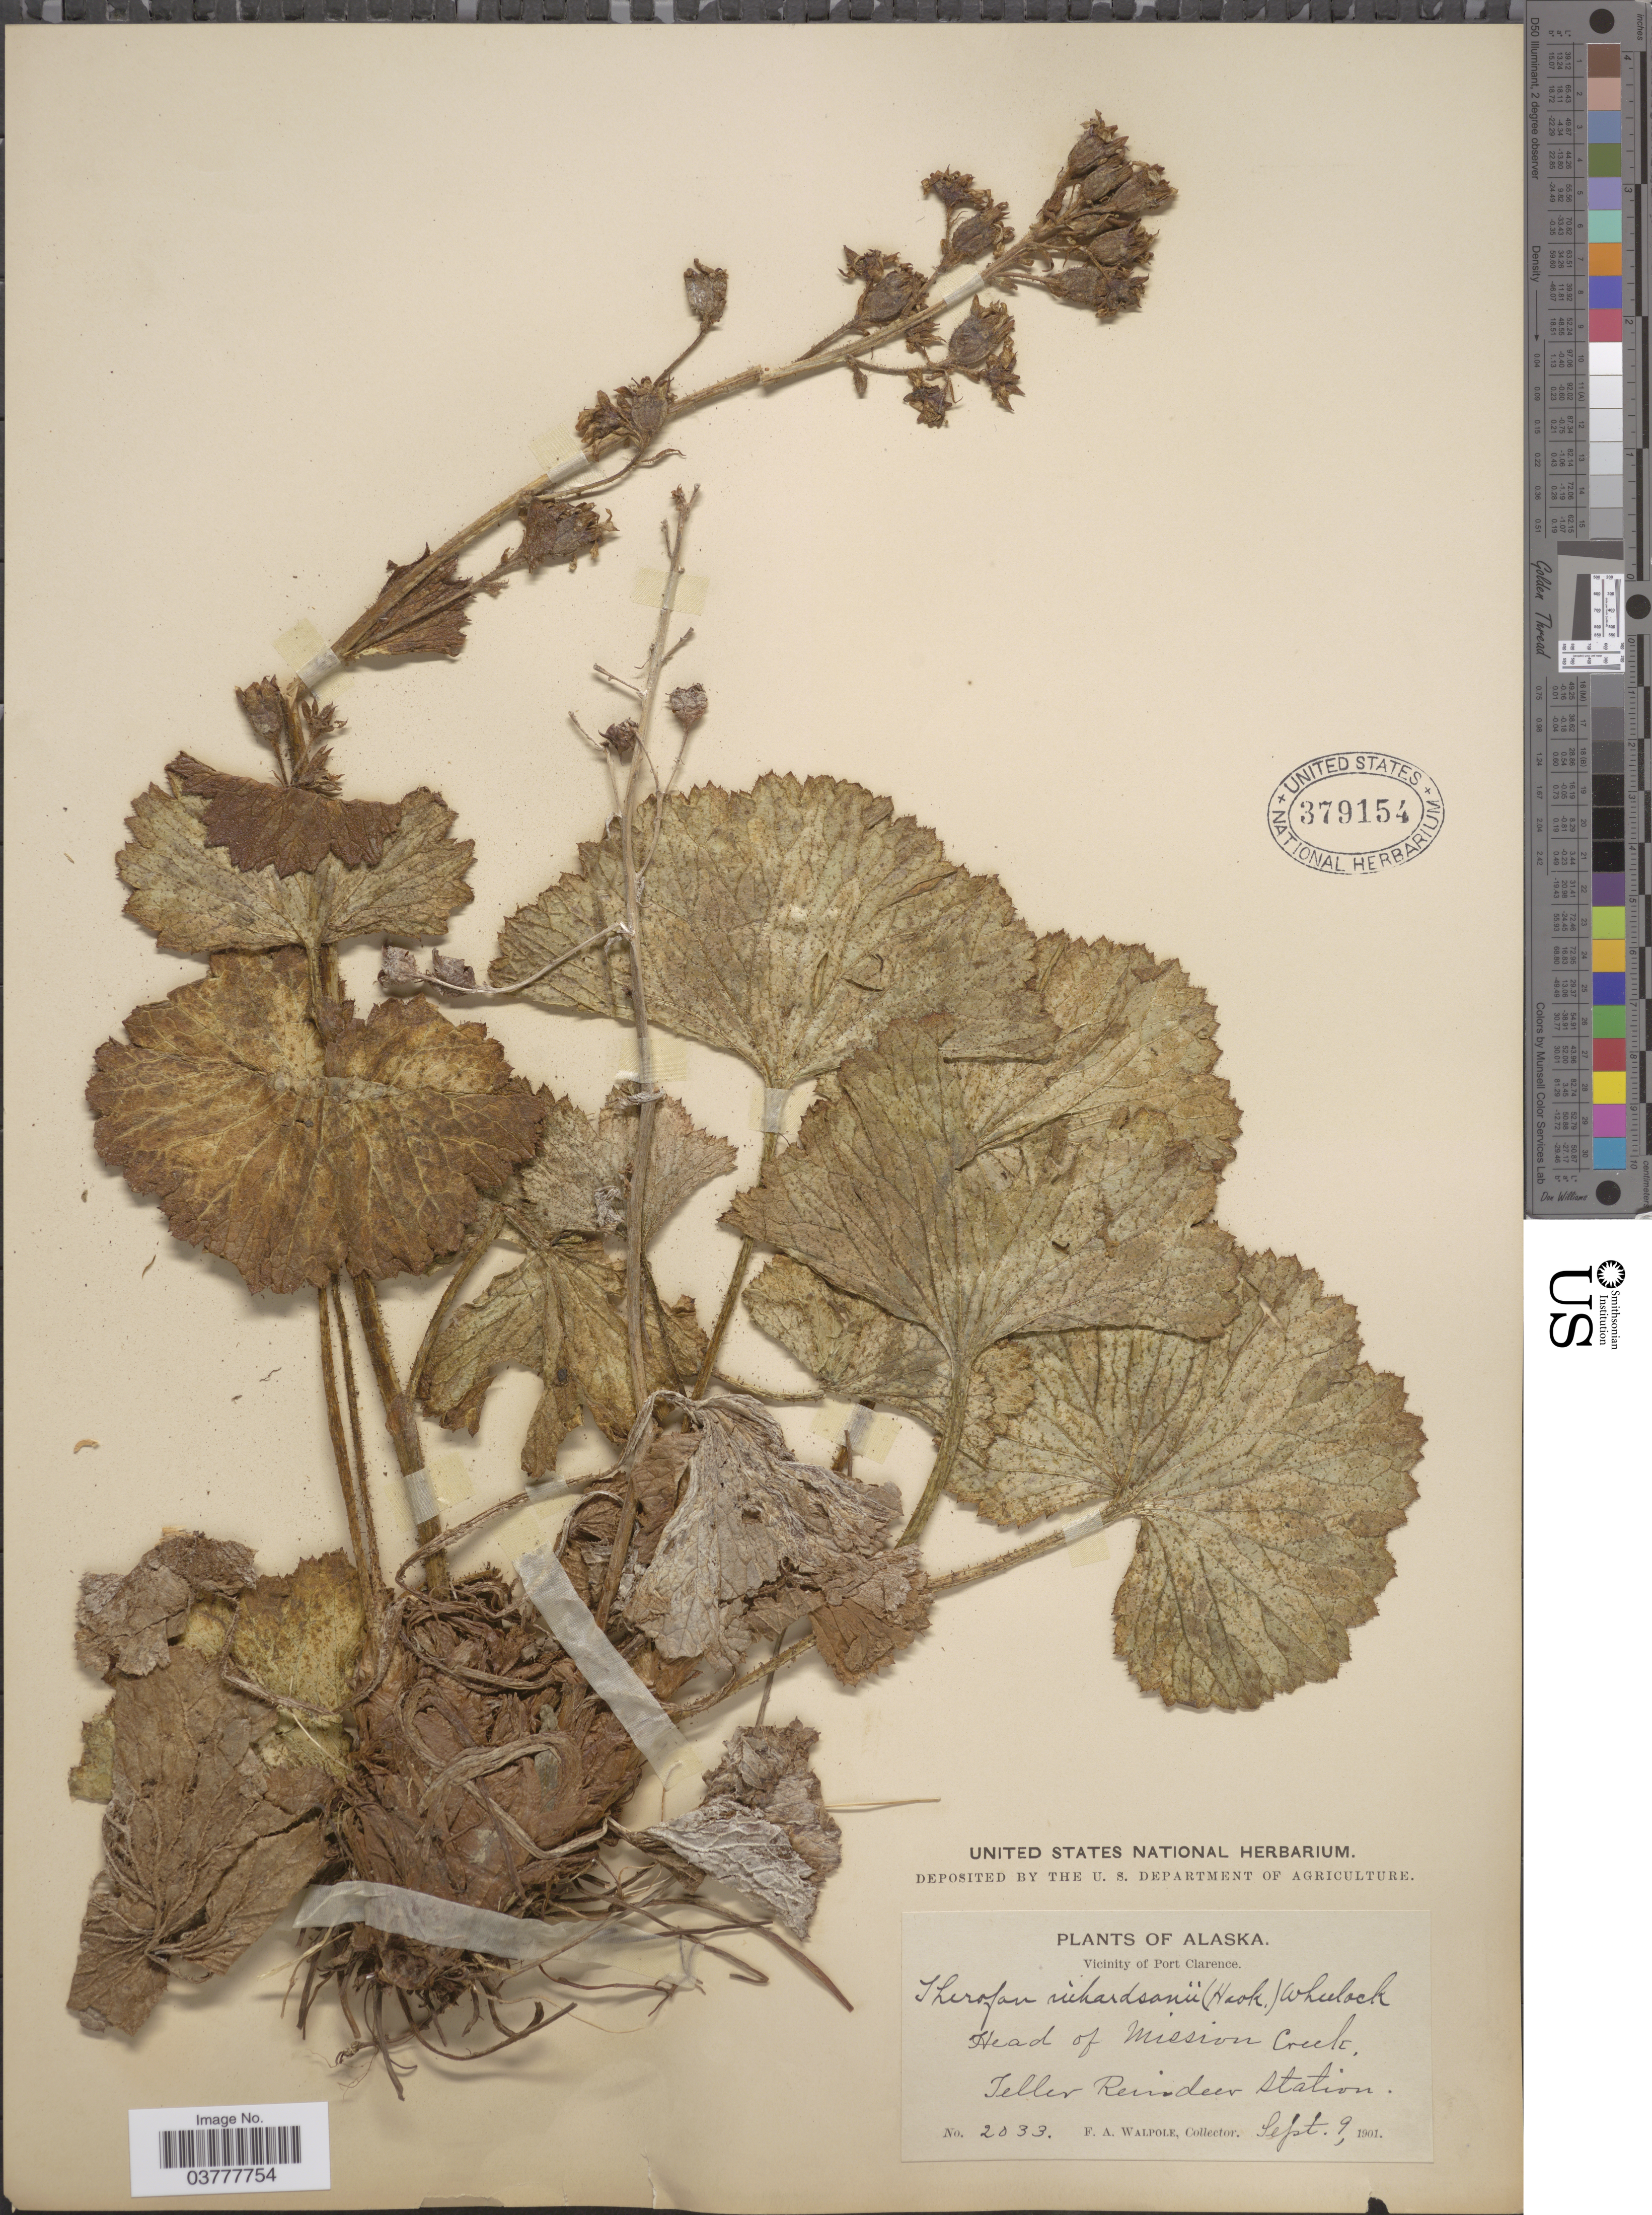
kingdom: Plantae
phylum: Tracheophyta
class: Magnoliopsida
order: Saxifragales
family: Saxifragaceae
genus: Boykinia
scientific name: Boykinia richardsonii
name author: (Hook.) A. Gray ex B.D. Jacks.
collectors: F. Walpole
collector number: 2033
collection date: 1901-09-09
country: United States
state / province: Alaska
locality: Vicinity of Port Clarence. Head of Mission Creek, Teller Reindeer station.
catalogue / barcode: US 379154